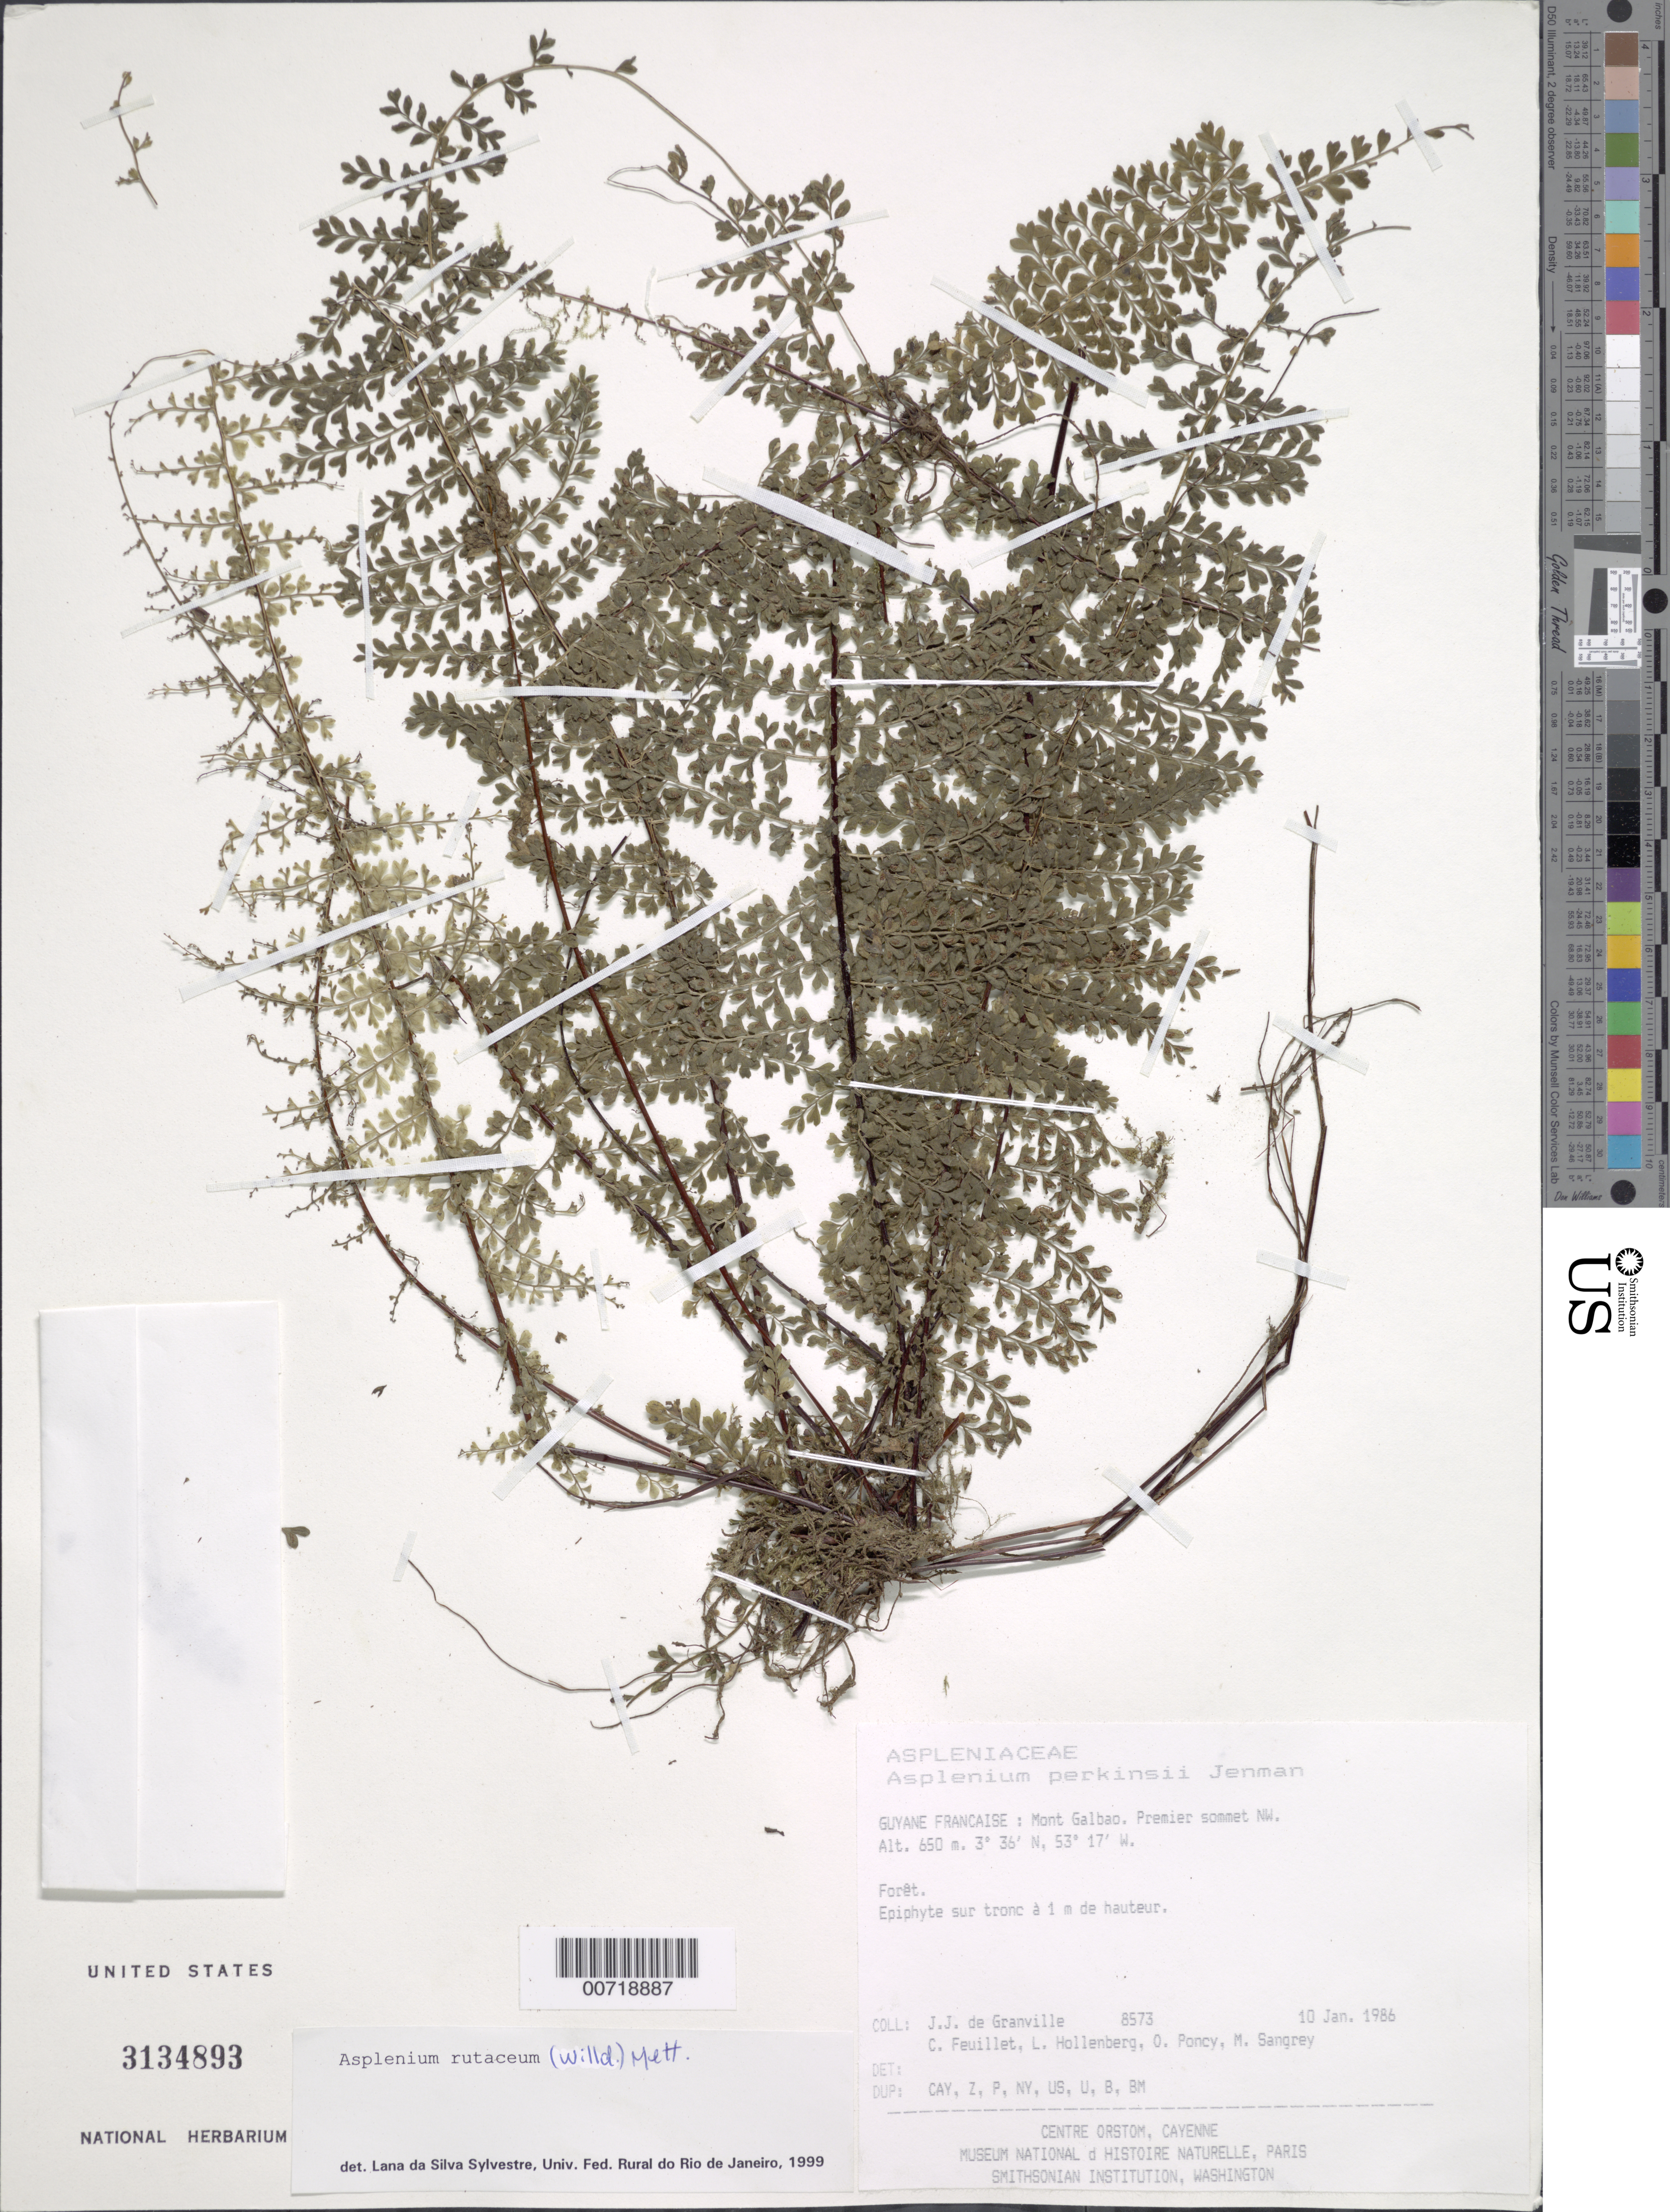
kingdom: Plantae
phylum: Tracheophyta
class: Polypodiopsida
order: Polypodiales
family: Aspleniaceae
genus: Asplenium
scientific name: Asplenium rutaceum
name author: (Willd.) Mett.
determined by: Sylvestre, L. da Silva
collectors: J.-J. de Granville, C. Feuillet, L. Hollenberg, O. Poncy & M. S. Sangrey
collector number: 8573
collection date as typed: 10-Jan-86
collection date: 1986-01-10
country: French Guiana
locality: Mont Galbao. Premier sommet NW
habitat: Forêt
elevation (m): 650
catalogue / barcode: US 3134893